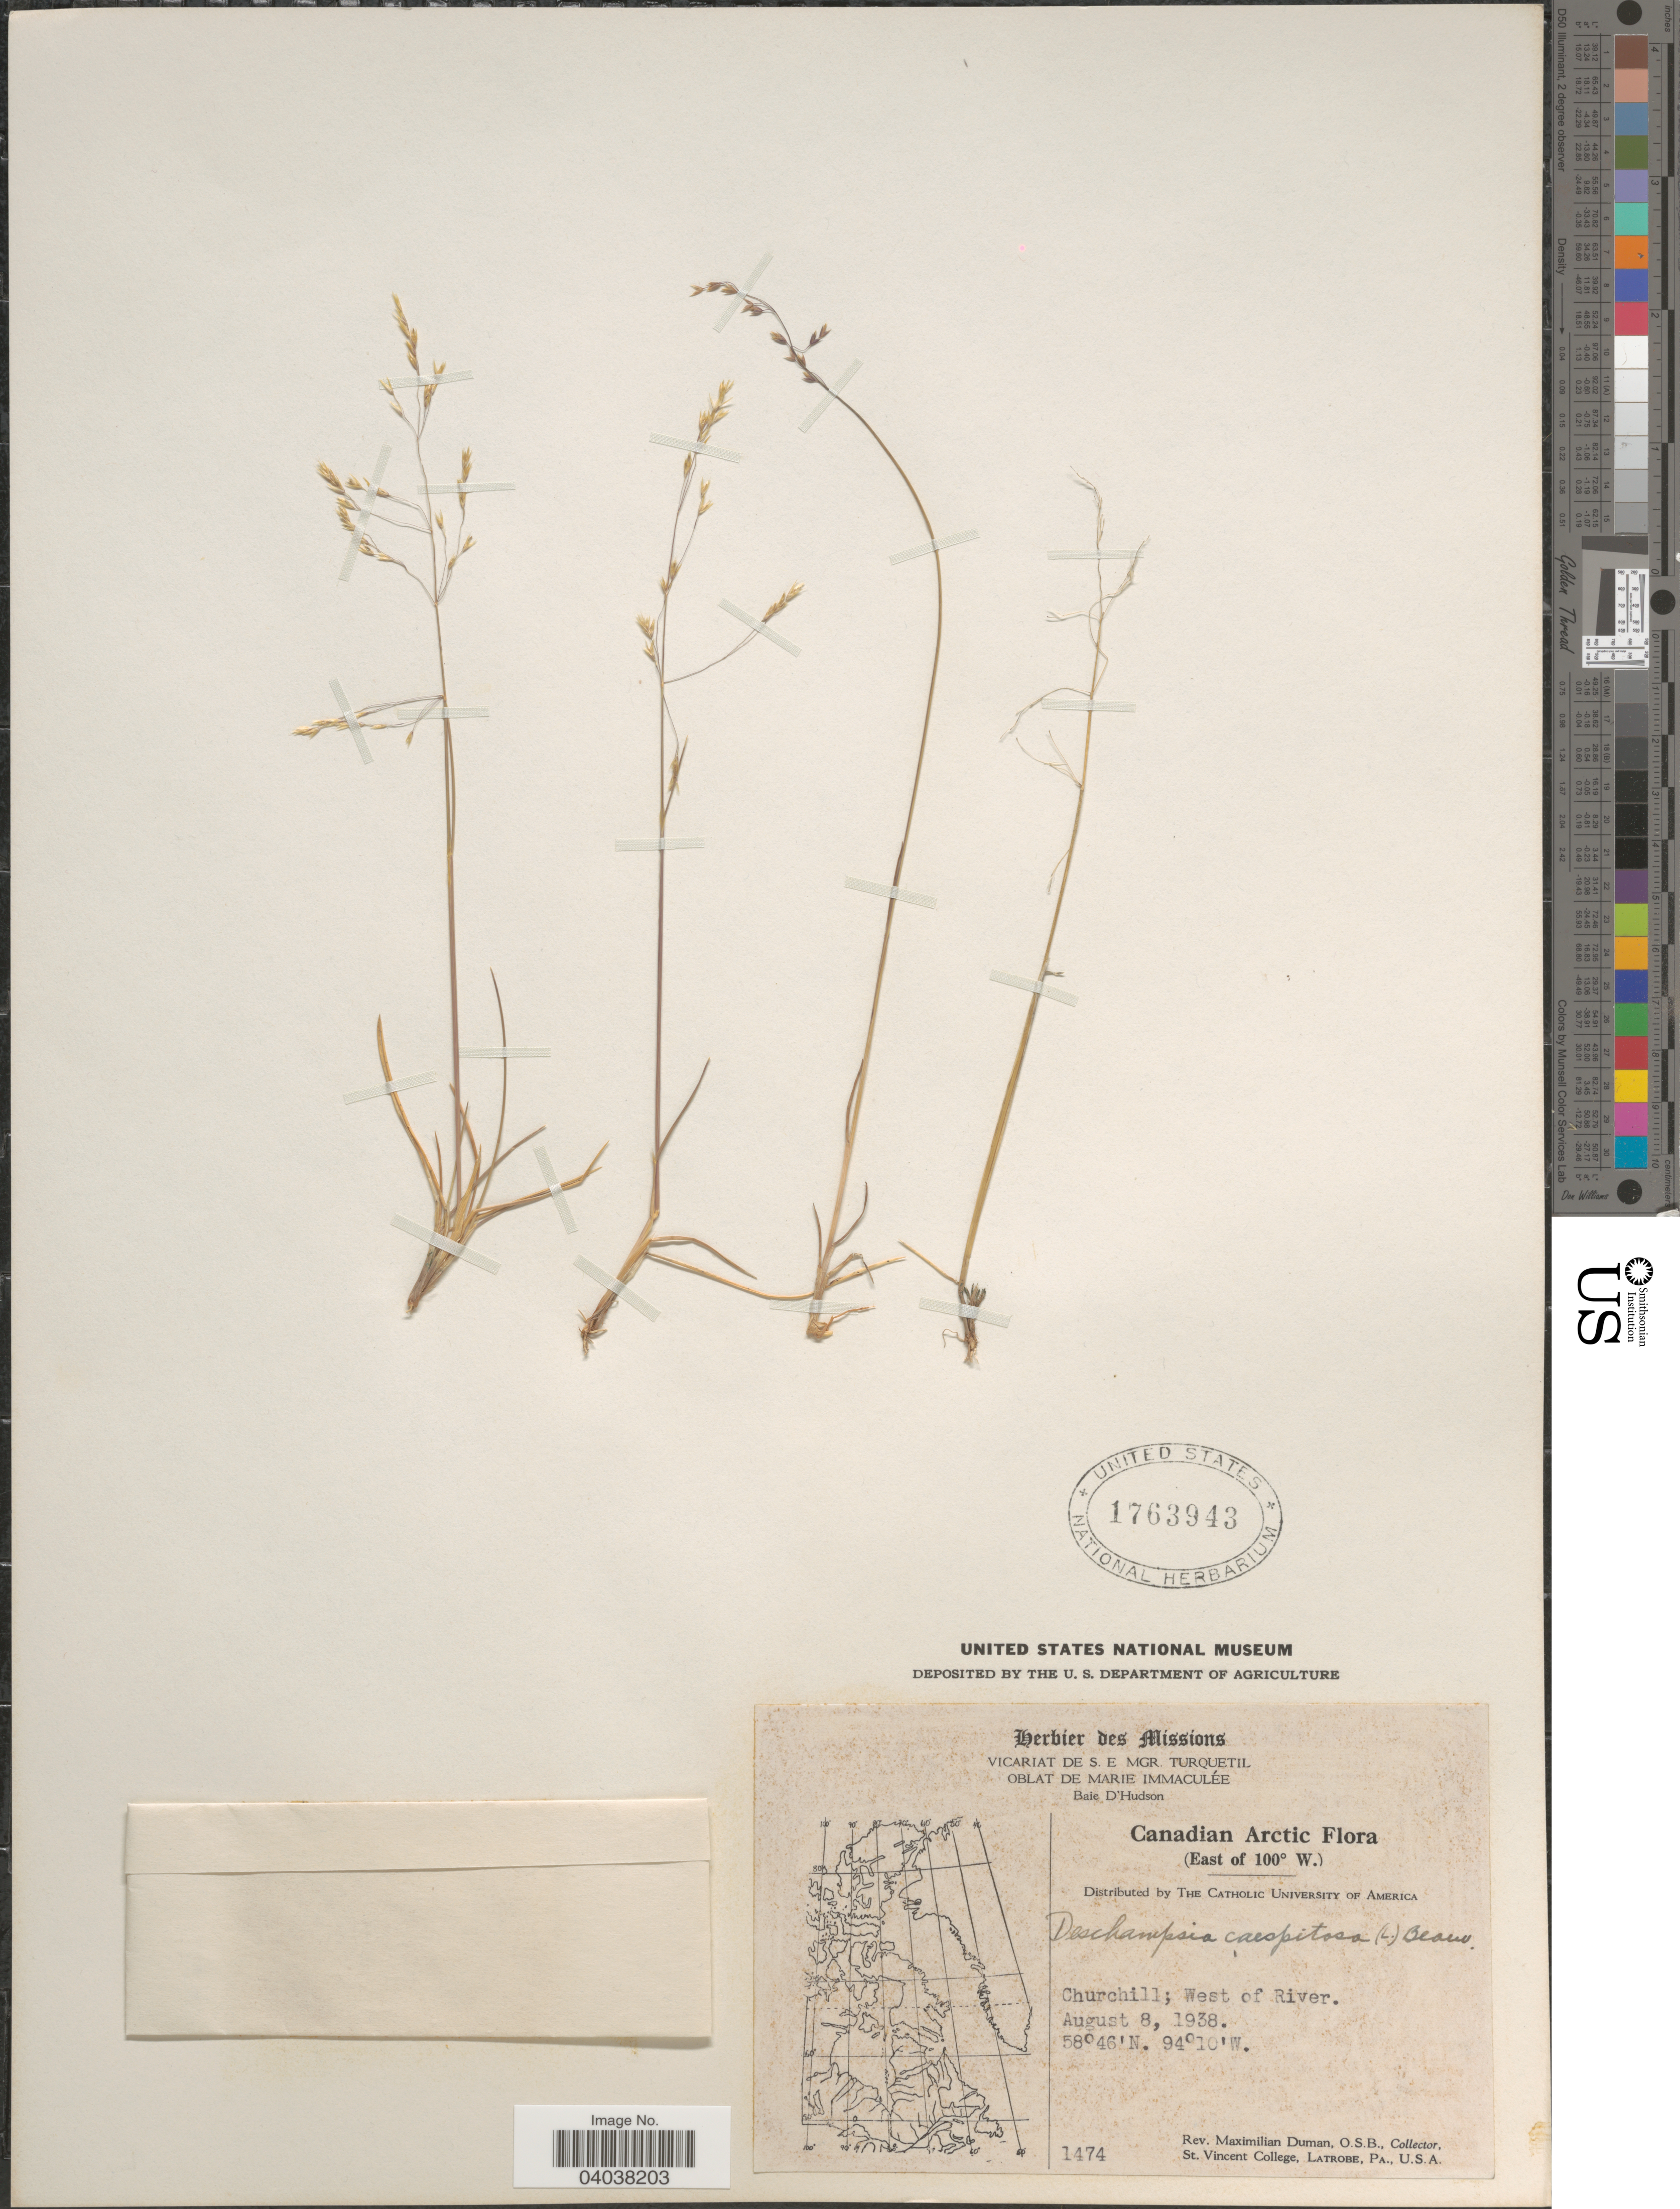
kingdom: Plantae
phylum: Tracheophyta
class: Liliopsida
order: Poales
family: Poaceae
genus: Deschampsia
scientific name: Deschampsia cespitosa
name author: (L.) P. Beauv.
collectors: M. Duman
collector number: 1474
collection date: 1938-08-08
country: Canada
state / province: Manitoba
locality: Canadian Arctic. (East of 100° W.). Churchill; West of River.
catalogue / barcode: US 1763943